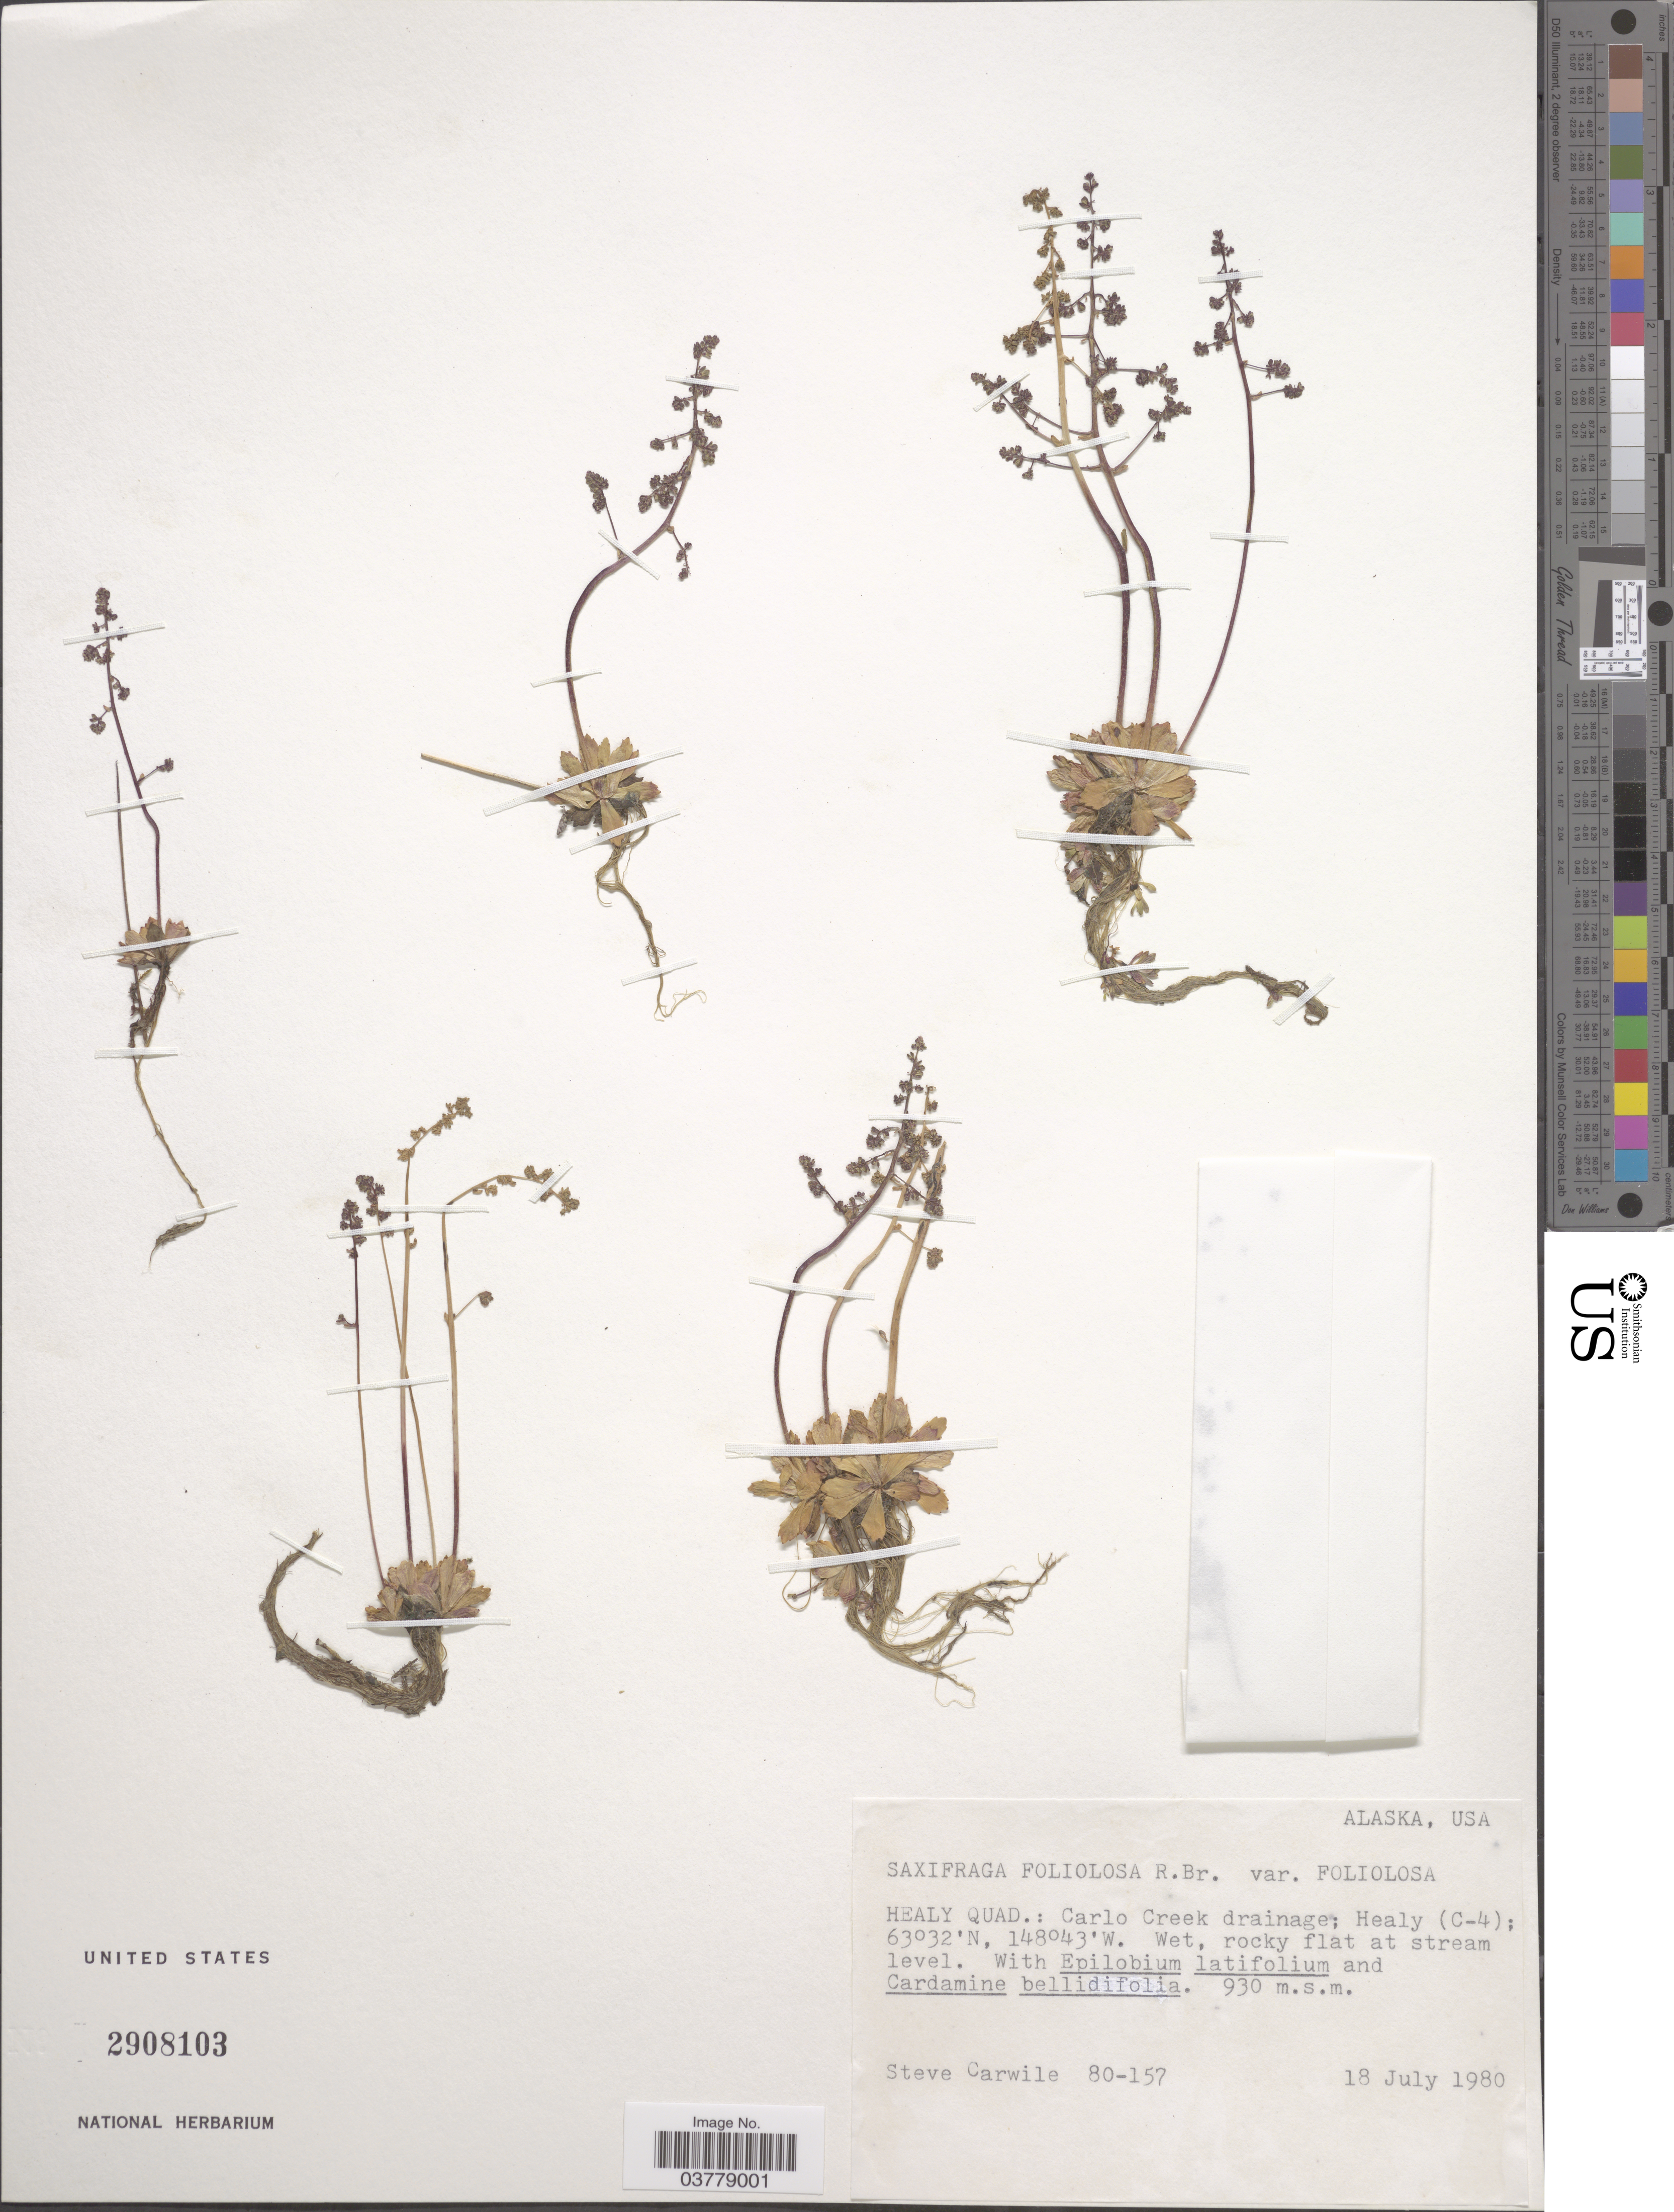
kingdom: Plantae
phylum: Tracheophyta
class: Magnoliopsida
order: Saxifragales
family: Saxifragaceae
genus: Micranthes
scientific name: Micranthes foliolosa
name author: (R. Br.) Gornall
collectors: S. Carwile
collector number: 80-157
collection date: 1980-07-18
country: United States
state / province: Alaska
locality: Healy Quad.: Carlo Creek drainage; Healy (C-4).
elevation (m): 930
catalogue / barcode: US 2908103